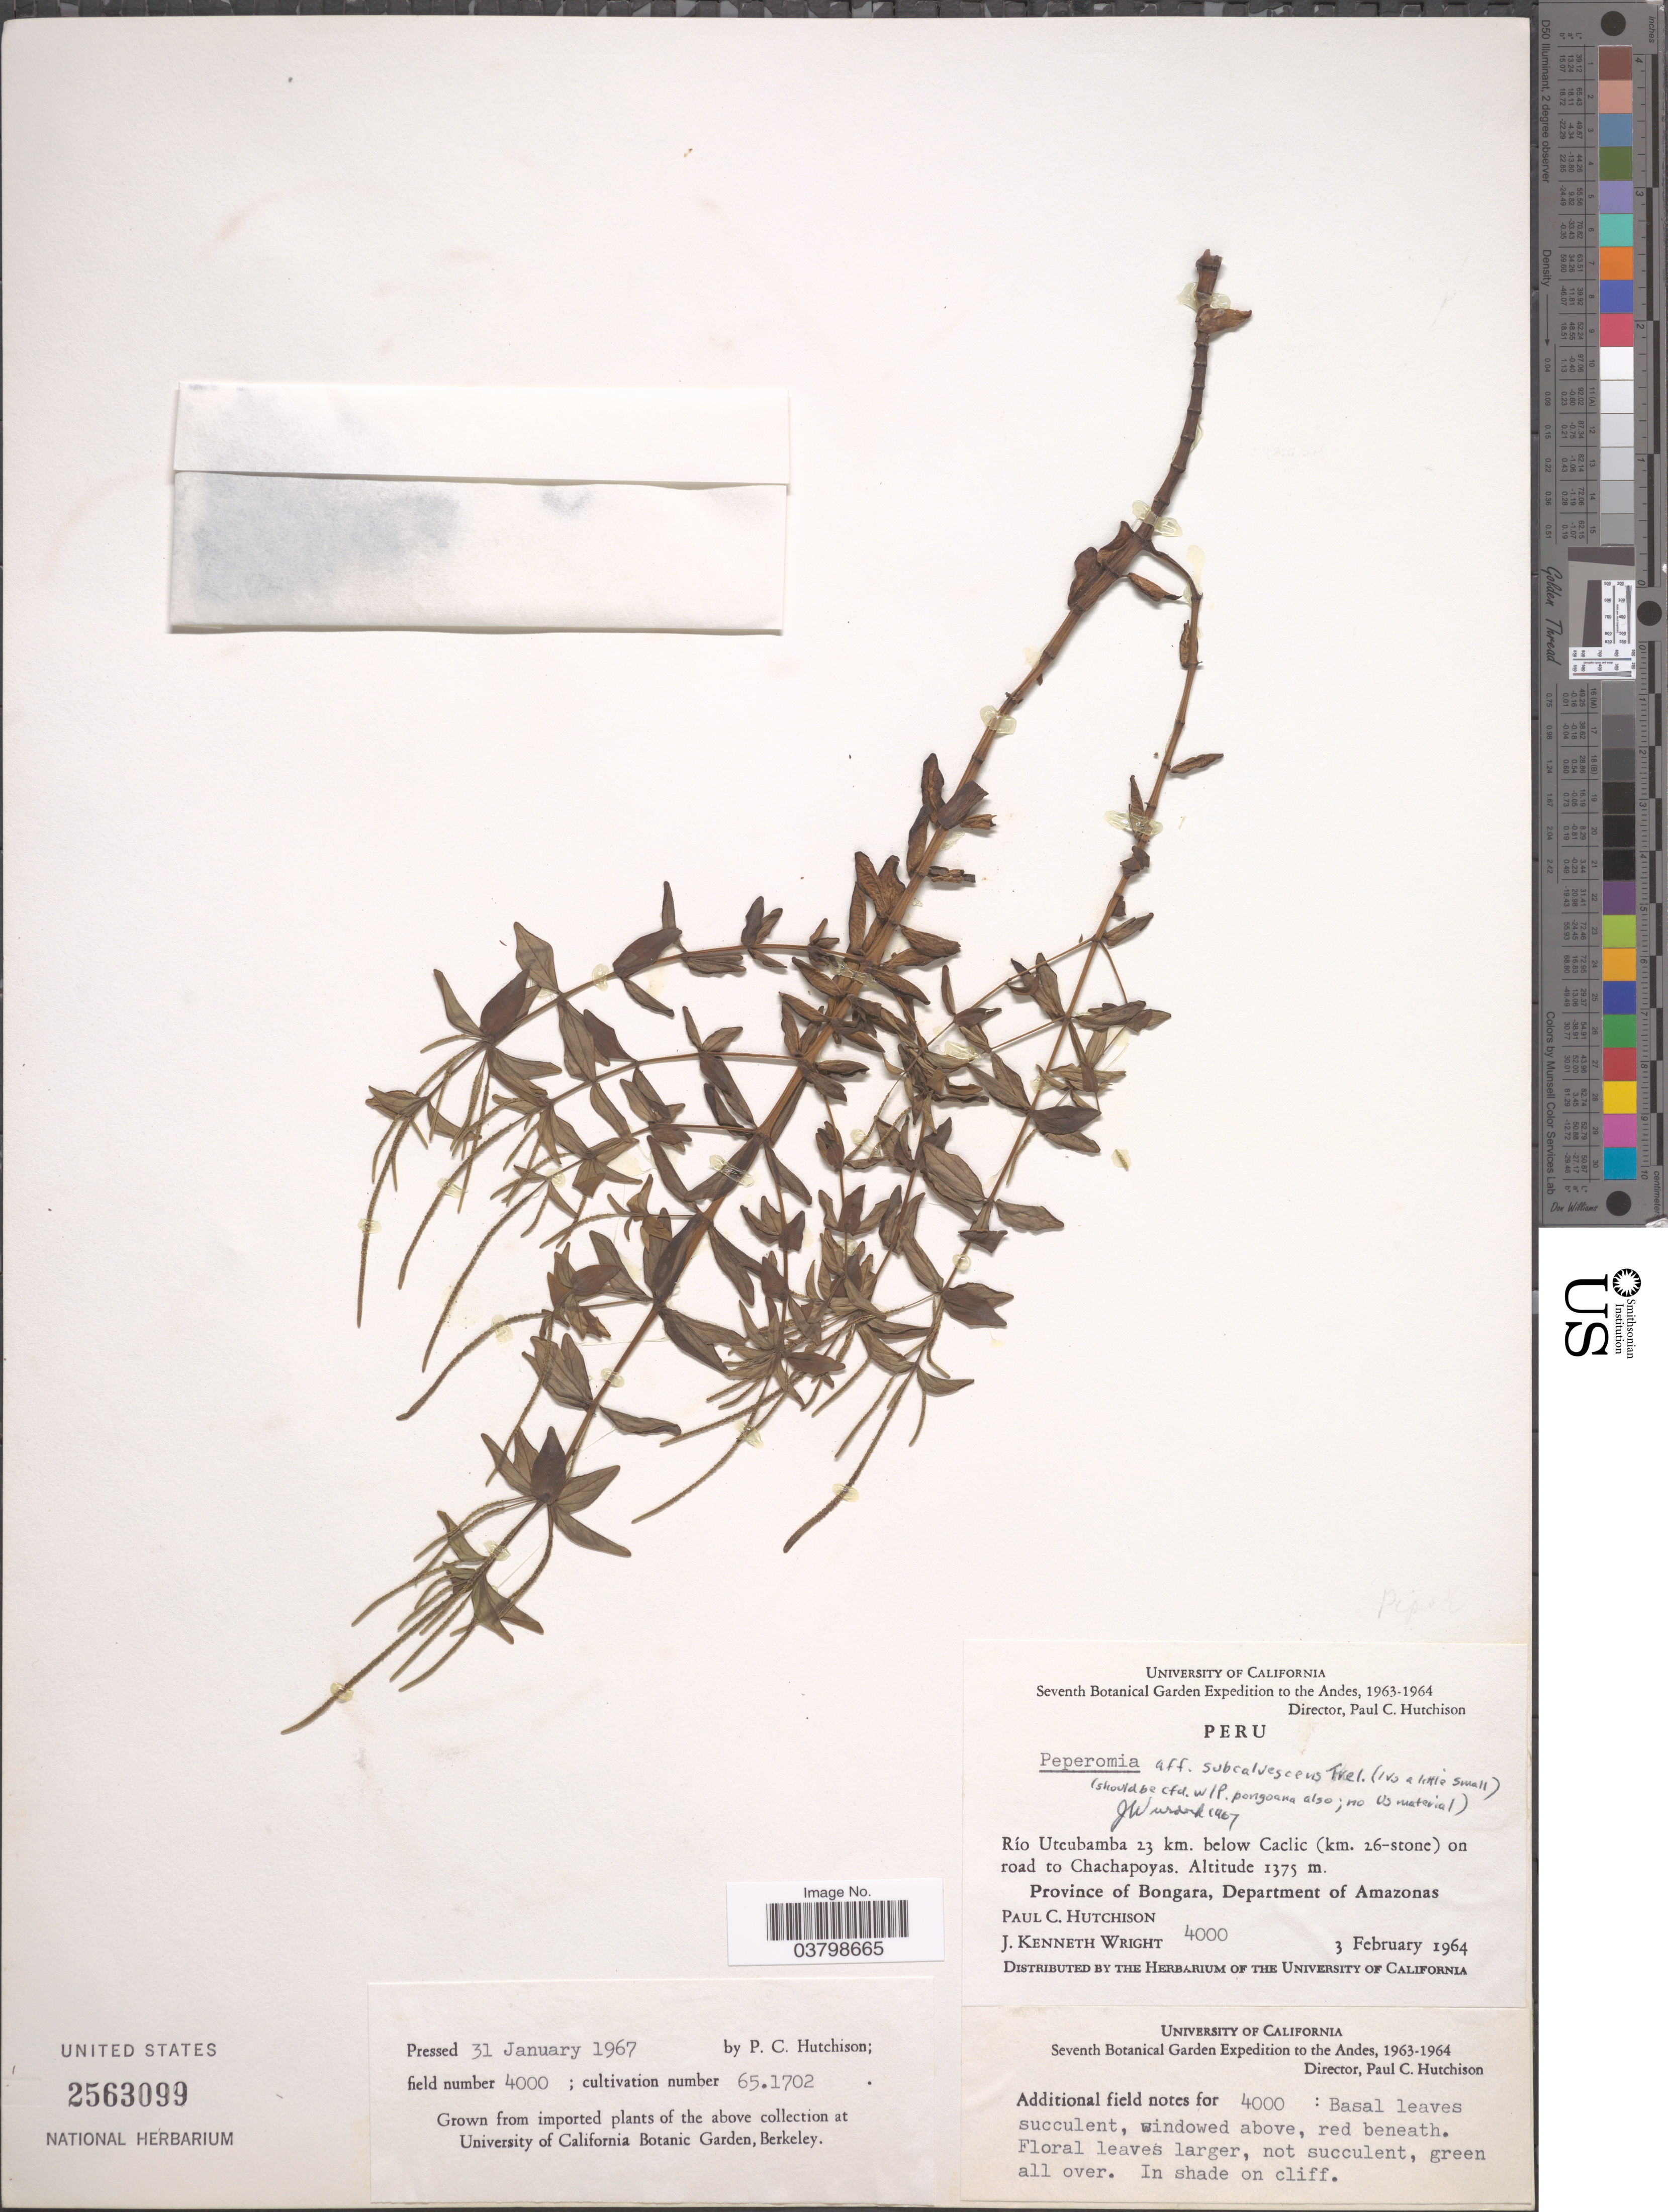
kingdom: Plantae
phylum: Tracheophyta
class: Magnoliopsida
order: Piperales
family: Piperaceae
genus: Peperomia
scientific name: Peperomia subcalvescens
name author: Trel.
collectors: P. C. Hutchison & J. K. Wright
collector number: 4000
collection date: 1964-02-03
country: Peru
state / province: Amazonas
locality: The Andes. Río Utcubamba 23 km. below Caclic (km. 26-stone) on road to Chachapoyas. Province of Bongara, Department of Amazonas.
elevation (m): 1375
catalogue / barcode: US 2563099